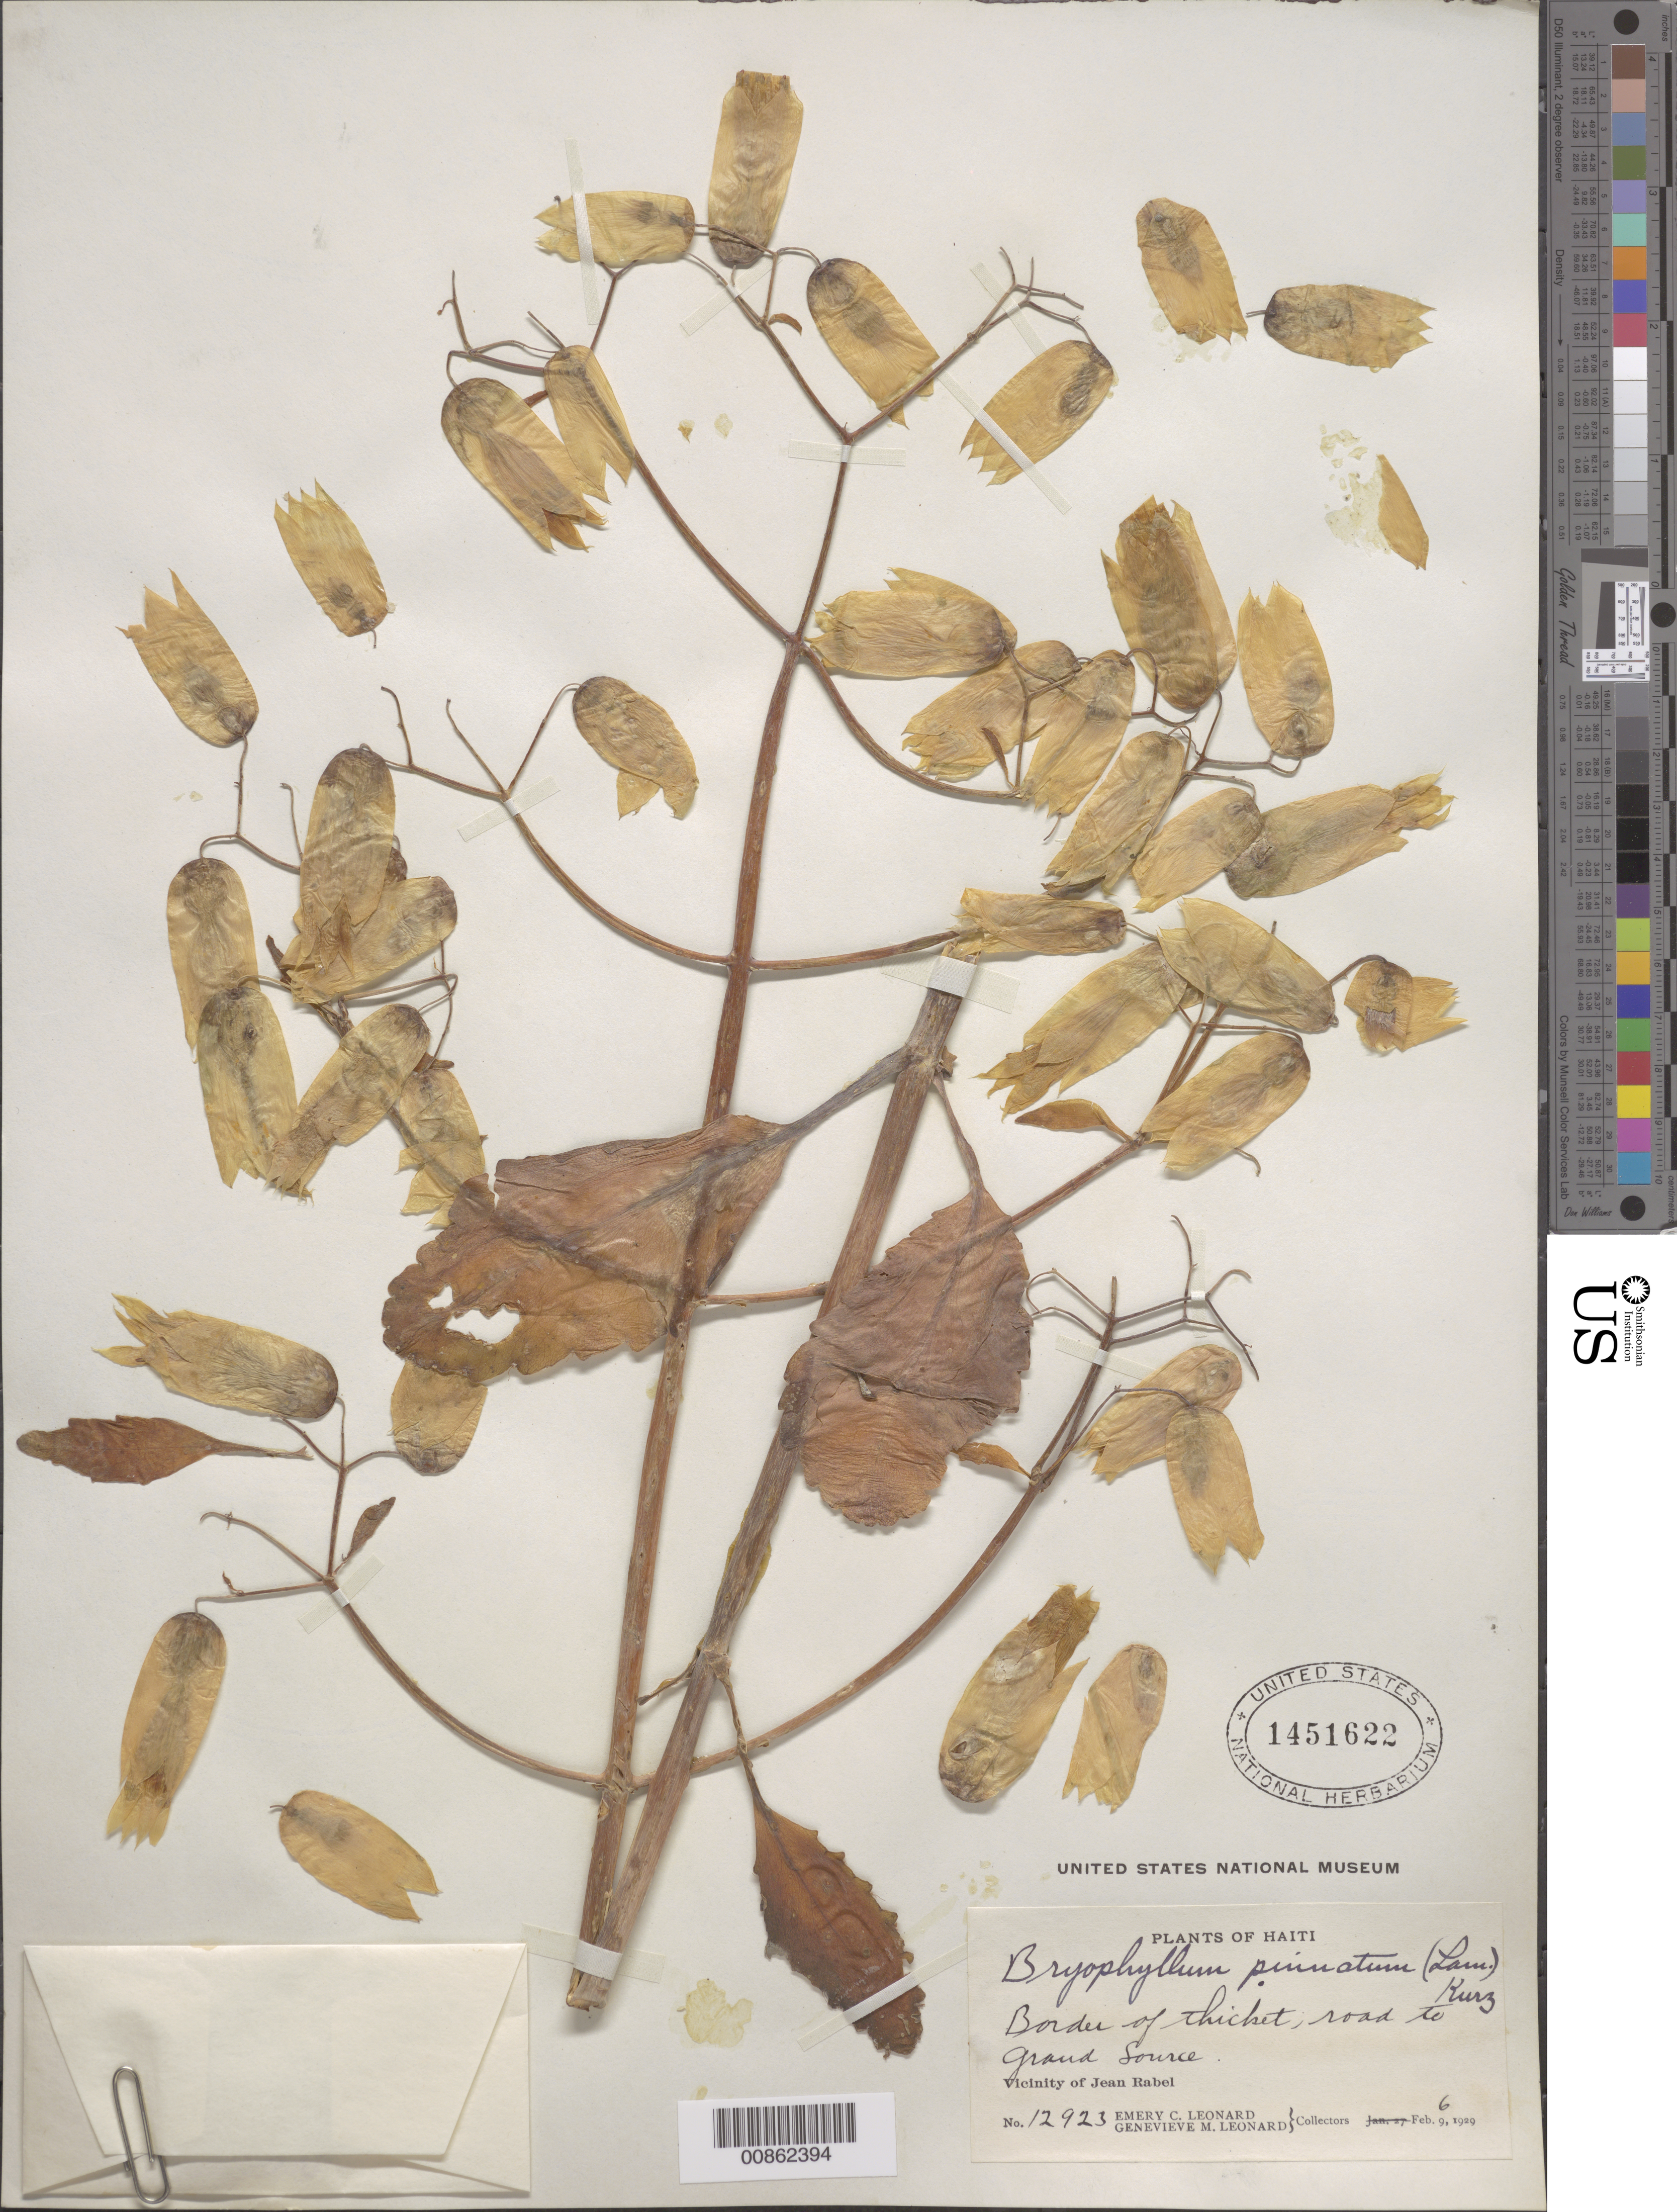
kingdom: Plantae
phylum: Tracheophyta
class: Magnoliopsida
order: Saxifragales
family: Crassulaceae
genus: Kalanchoe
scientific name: Kalanchoe pinnata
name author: (Lam.) Pers.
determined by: Strong, Mark T., (BOT), Smithsonian Institution - National Museum of Natural History (UNITED STATES)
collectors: E. C. Leonard & G. M. Leonard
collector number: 12923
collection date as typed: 06 Feb 1929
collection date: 1929-02-06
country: Haiti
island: Hispaniola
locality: Vicinity of Jean Rabel. Road to Grand Source.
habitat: Border of thicket.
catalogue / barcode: US 1451622